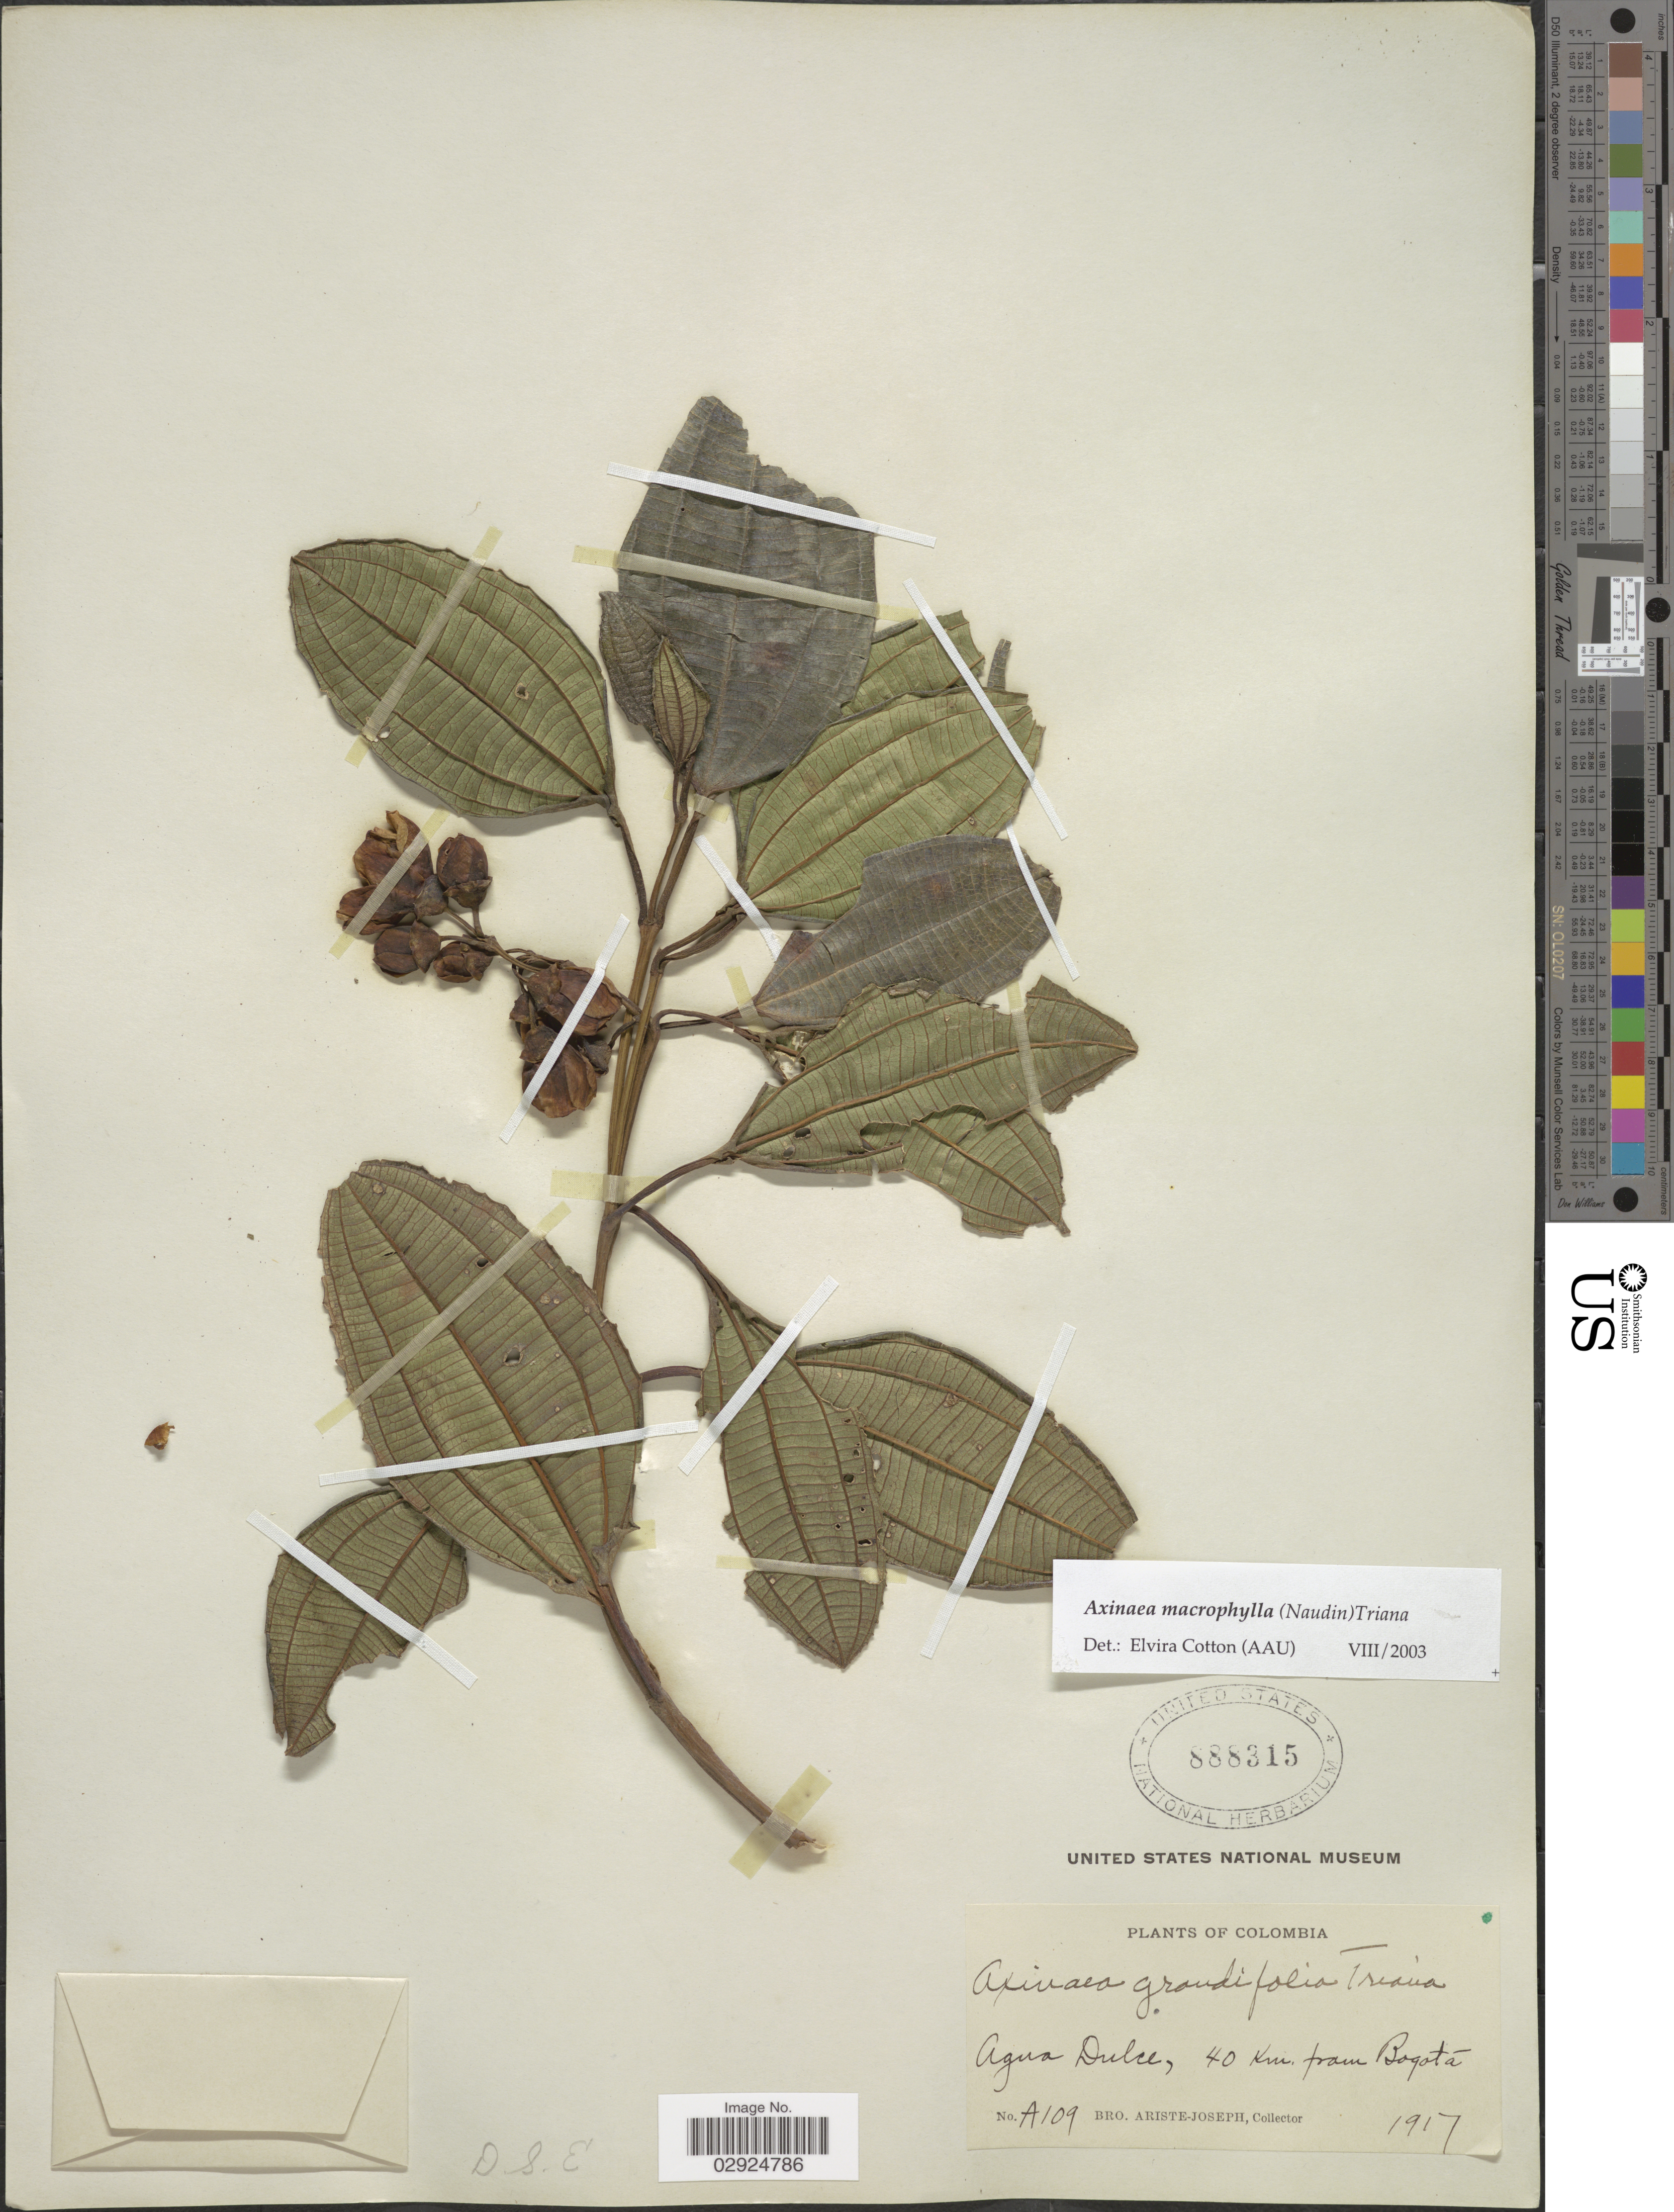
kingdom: Plantae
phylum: Tracheophyta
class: Magnoliopsida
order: Myrtales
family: Melastomataceae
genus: Axinaea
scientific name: Axinaea macrophylla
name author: (Naudin) Triana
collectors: Bro. Ariste-Joseph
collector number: A109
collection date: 1917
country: Colombia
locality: Agua Dulce, 40 Km. from Bogotá.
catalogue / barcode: US 888315